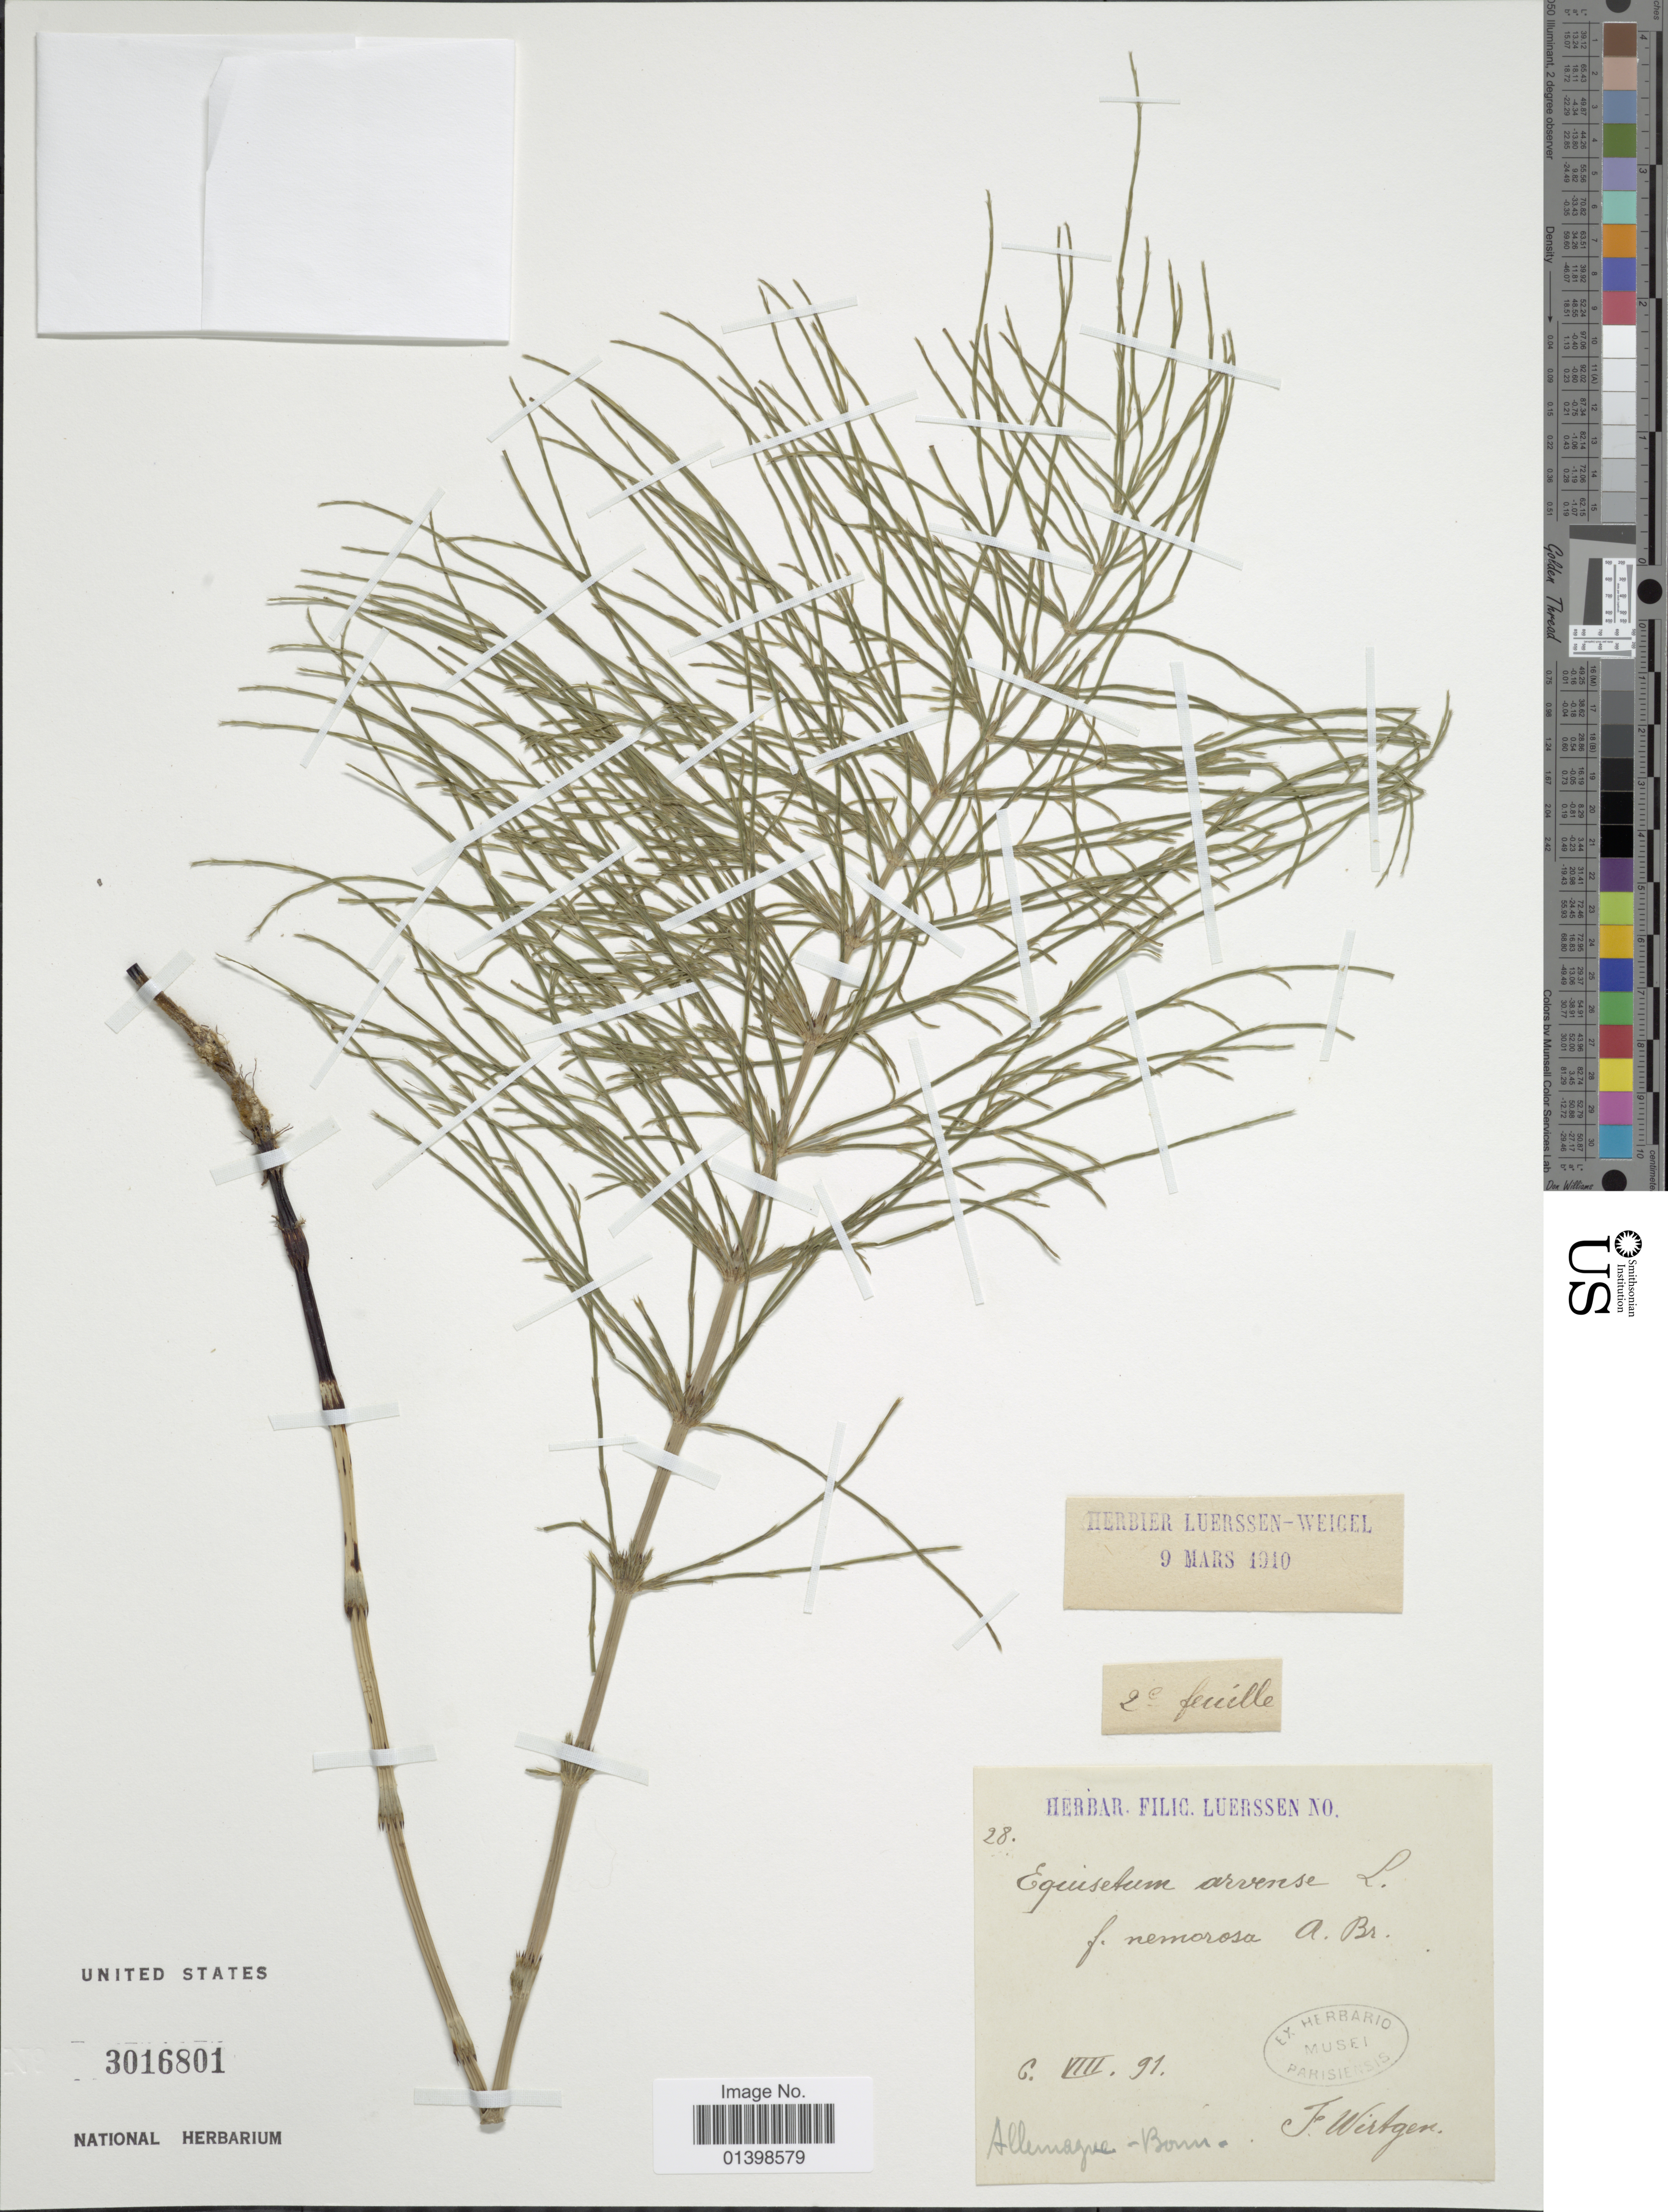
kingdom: Plantae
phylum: Tracheophyta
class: Polypodiopsida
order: Equisetales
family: Equisetaceae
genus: Equisetum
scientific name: Equisetum arvense var. nemorosum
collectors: F. Wirtgen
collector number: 28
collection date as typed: Transcribed d/m/y: 6/8/91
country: Germany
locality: Allemarge - Bonn [interpreted]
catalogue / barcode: US 3016801